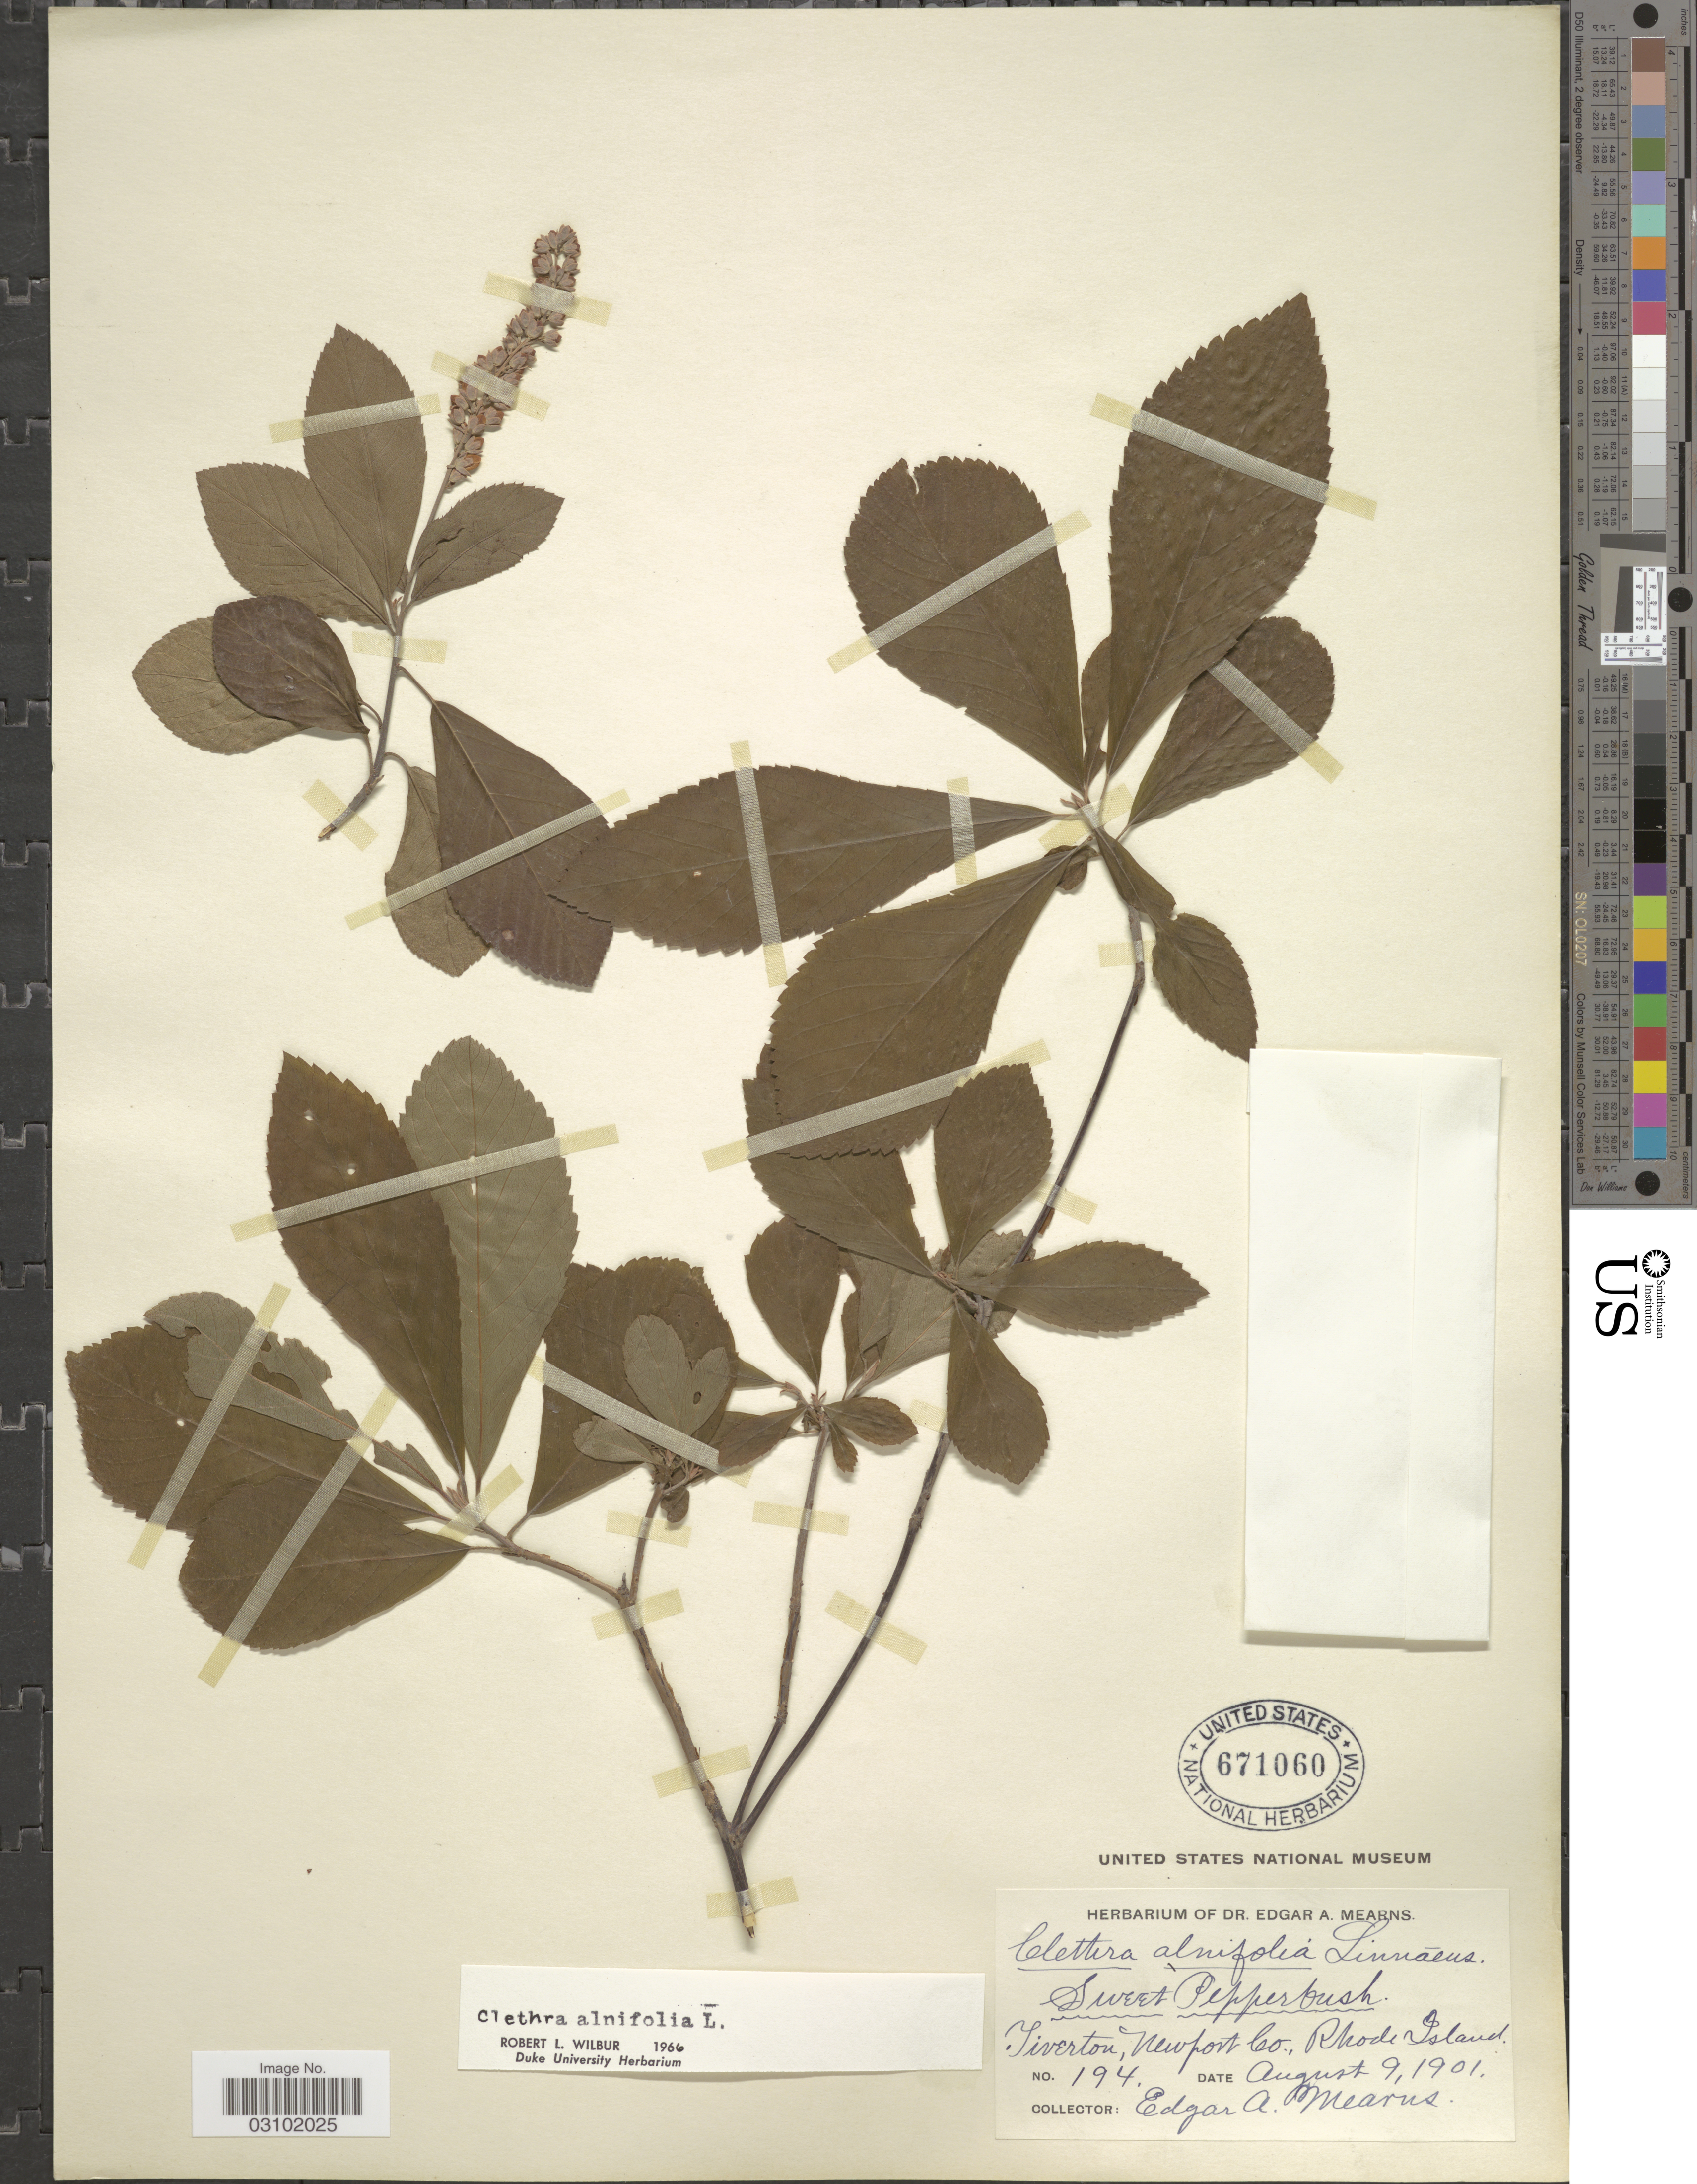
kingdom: Plantae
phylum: Tracheophyta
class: Magnoliopsida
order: Ericales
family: Clethraceae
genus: Clethra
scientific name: Clethra alnifolia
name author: L.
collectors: E. A. Mearns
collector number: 194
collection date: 1901-08-09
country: United States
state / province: Rhode Island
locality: Sweet Pepperbush. Tiverton, newport Co., Rhode Island.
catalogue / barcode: US 671060